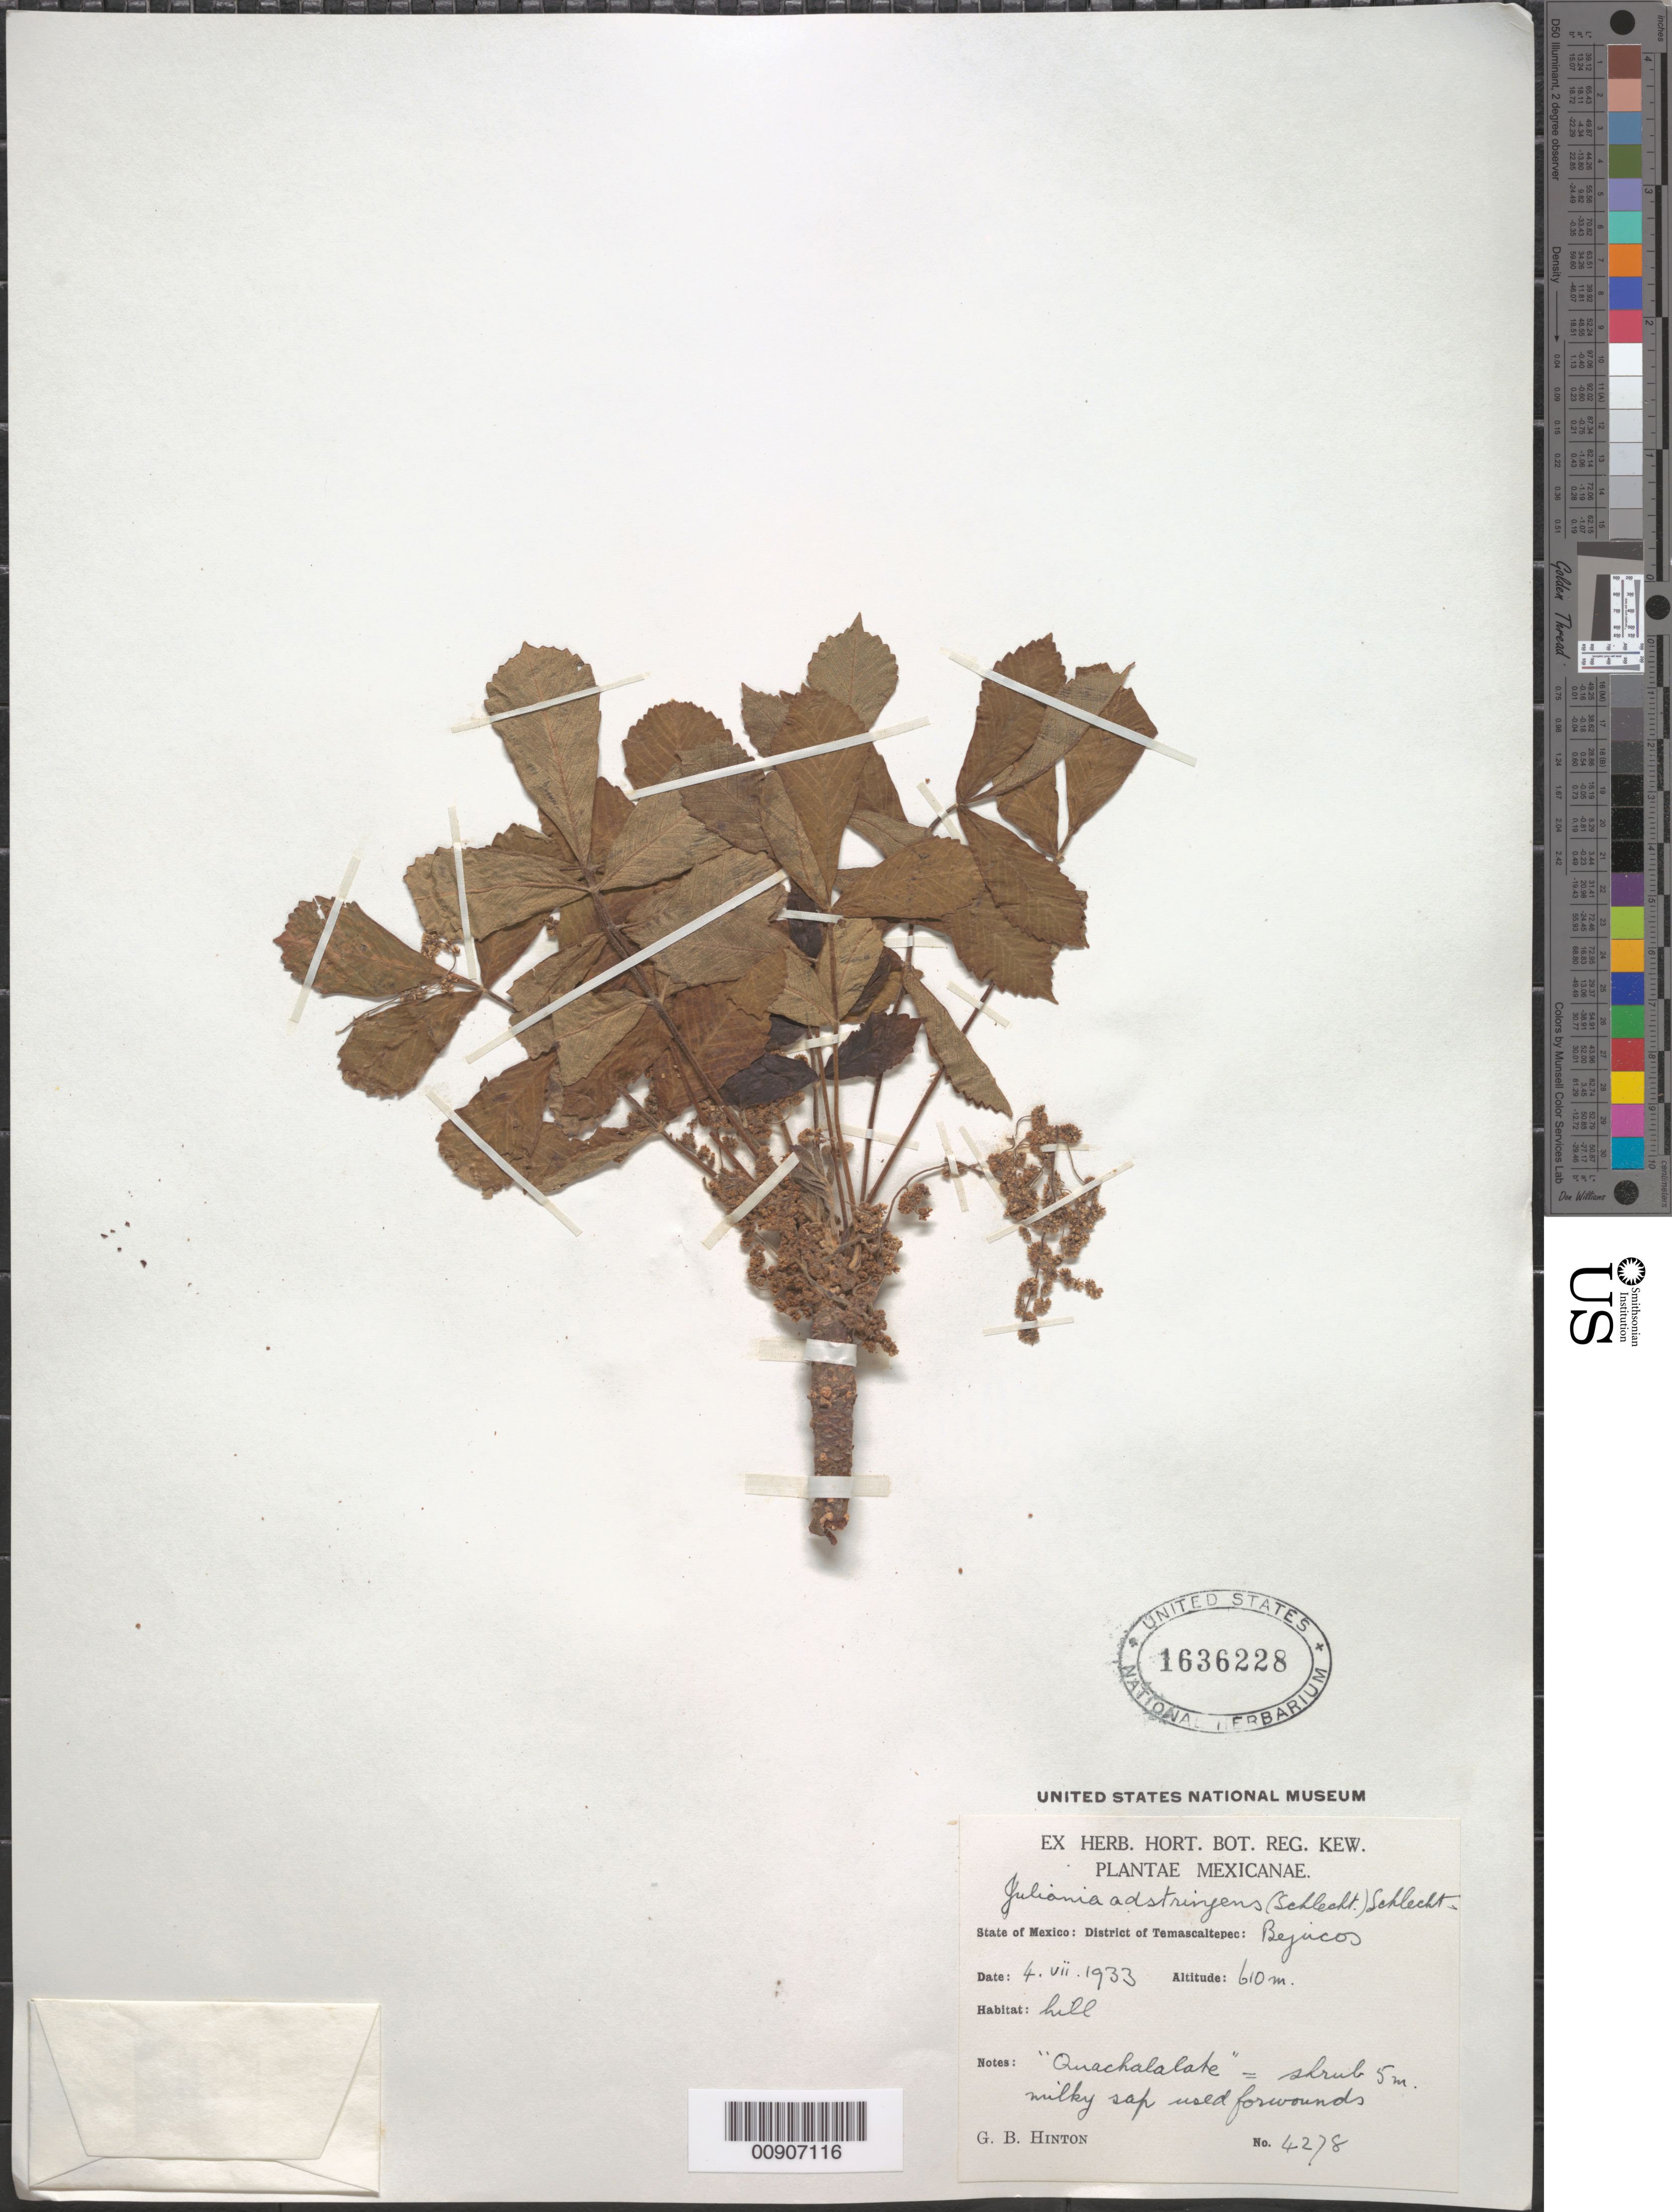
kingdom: Plantae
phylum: Tracheophyta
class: Magnoliopsida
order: Sapindales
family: Anacardiaceae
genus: Amphipterygium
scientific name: Amphipterygium adstringens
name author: (Schltdl.) Schiede ex Standl.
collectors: G. B. Hinton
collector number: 4278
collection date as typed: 04 Jul 1933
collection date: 1933-07-04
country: Mexico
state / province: México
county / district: Temascaltepec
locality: State of México: District of Temascaltepec: Bejucos.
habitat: Hill.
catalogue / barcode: US 1636228